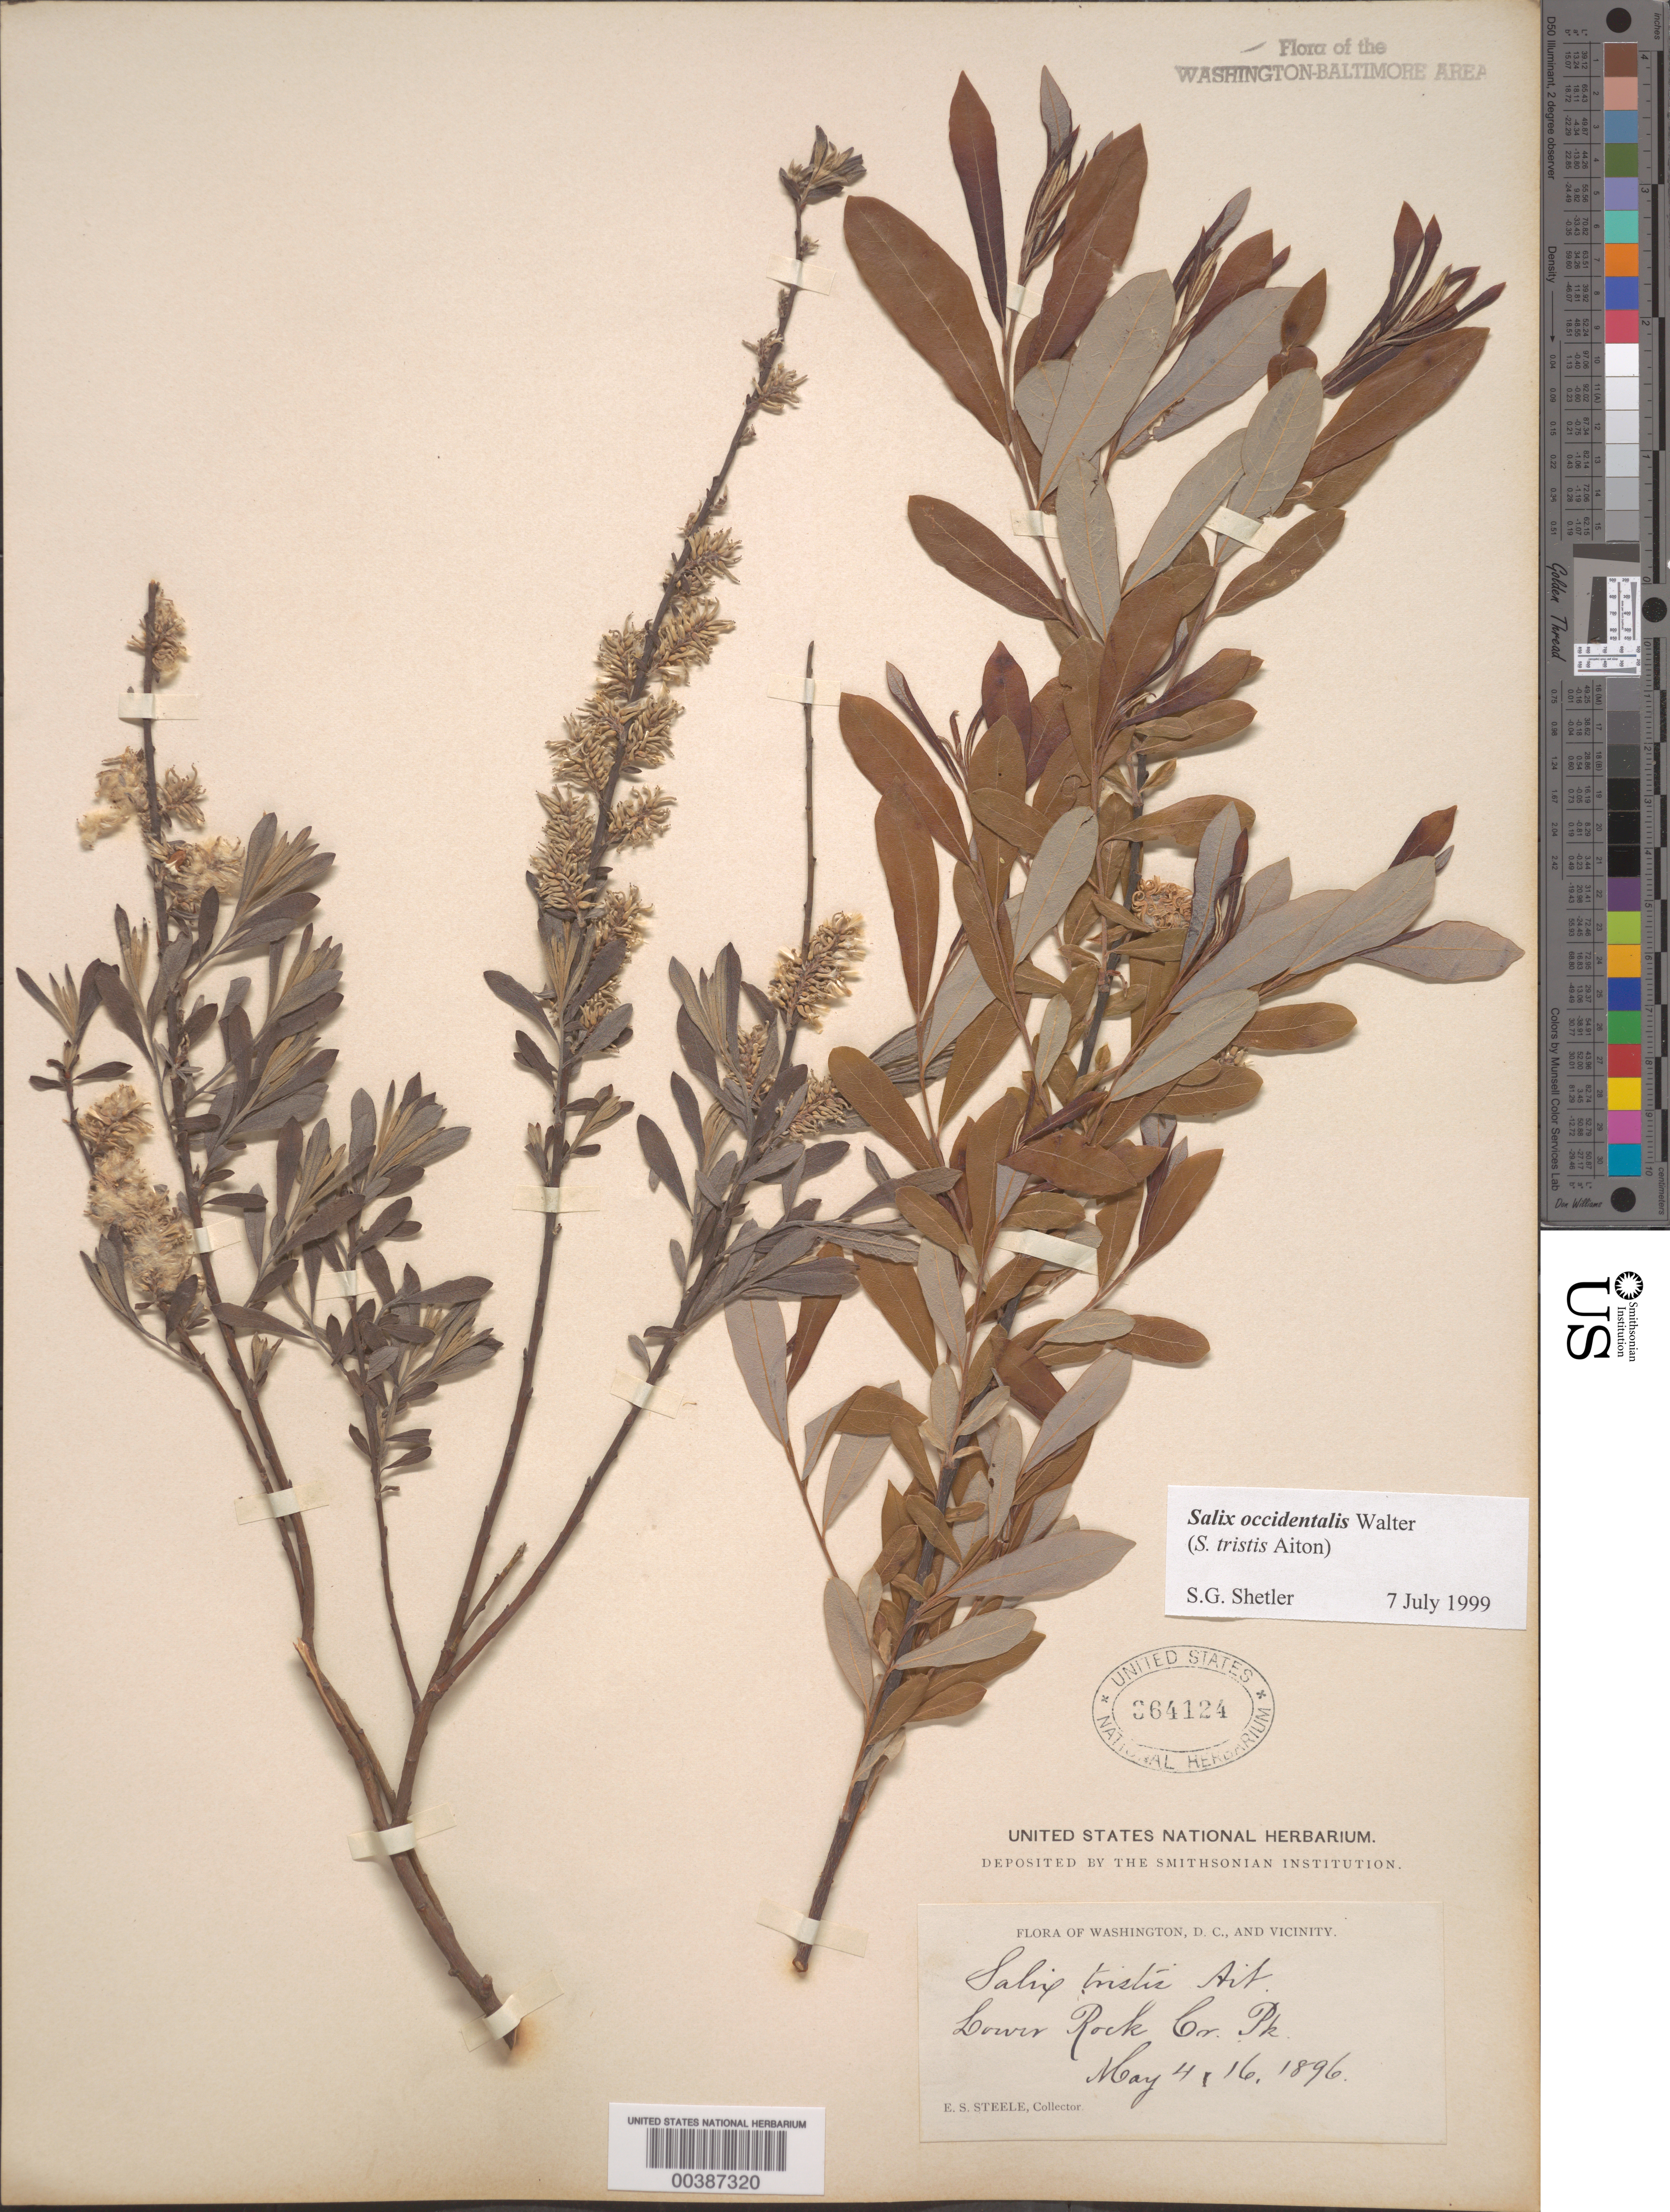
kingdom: Plantae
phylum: Tracheophyta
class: Magnoliopsida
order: Malpighiales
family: Salicaceae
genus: Salix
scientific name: Salix occidentalis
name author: Walter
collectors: E. Steele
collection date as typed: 04 May 1896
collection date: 1896-05-04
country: United States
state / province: District of Columbia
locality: Lower Rock Creek Park Rock Creek Park and Vicinity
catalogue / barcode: US 364124